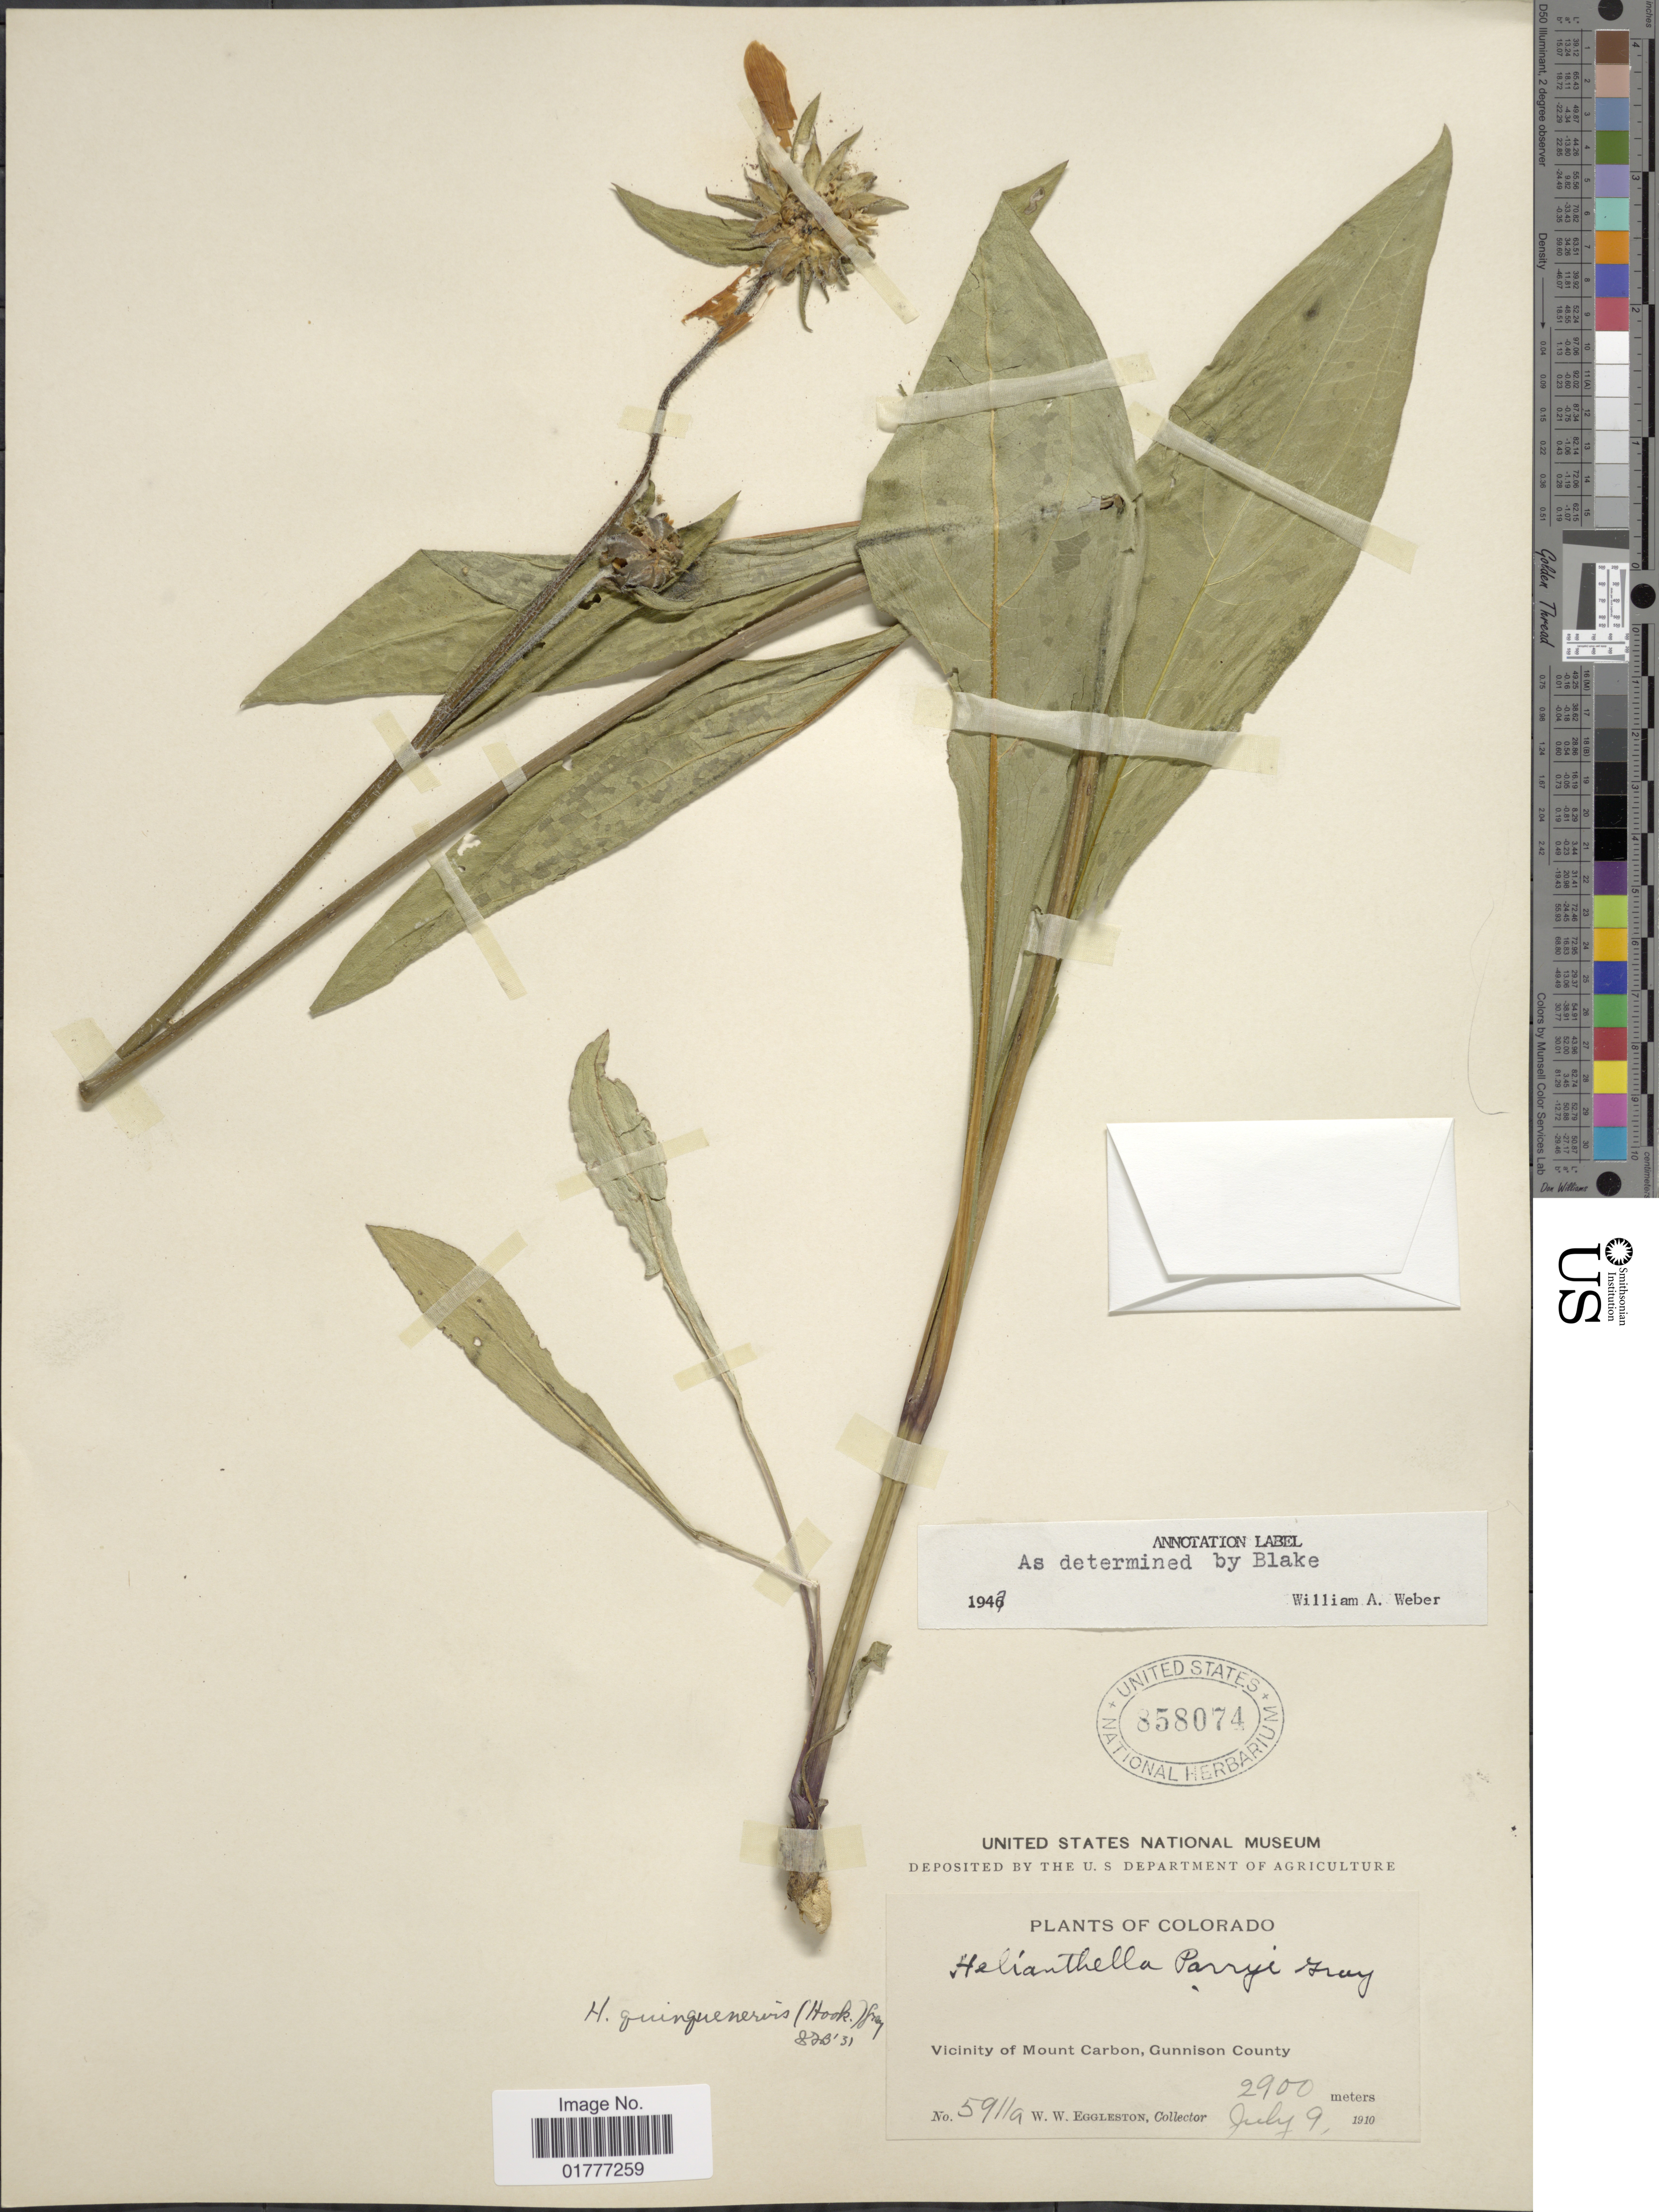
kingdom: Plantae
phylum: Tracheophyta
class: Magnoliopsida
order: Asterales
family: Asteraceae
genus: Helianthella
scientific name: Helianthella quinquenervis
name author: (Hook.) A. Gray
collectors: W. W. Eggleston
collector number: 5911a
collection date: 1910-07-09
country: United States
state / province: Colorado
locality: Vicinity of Mount Carbon, Gunnison County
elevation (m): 2900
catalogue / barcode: US 858074